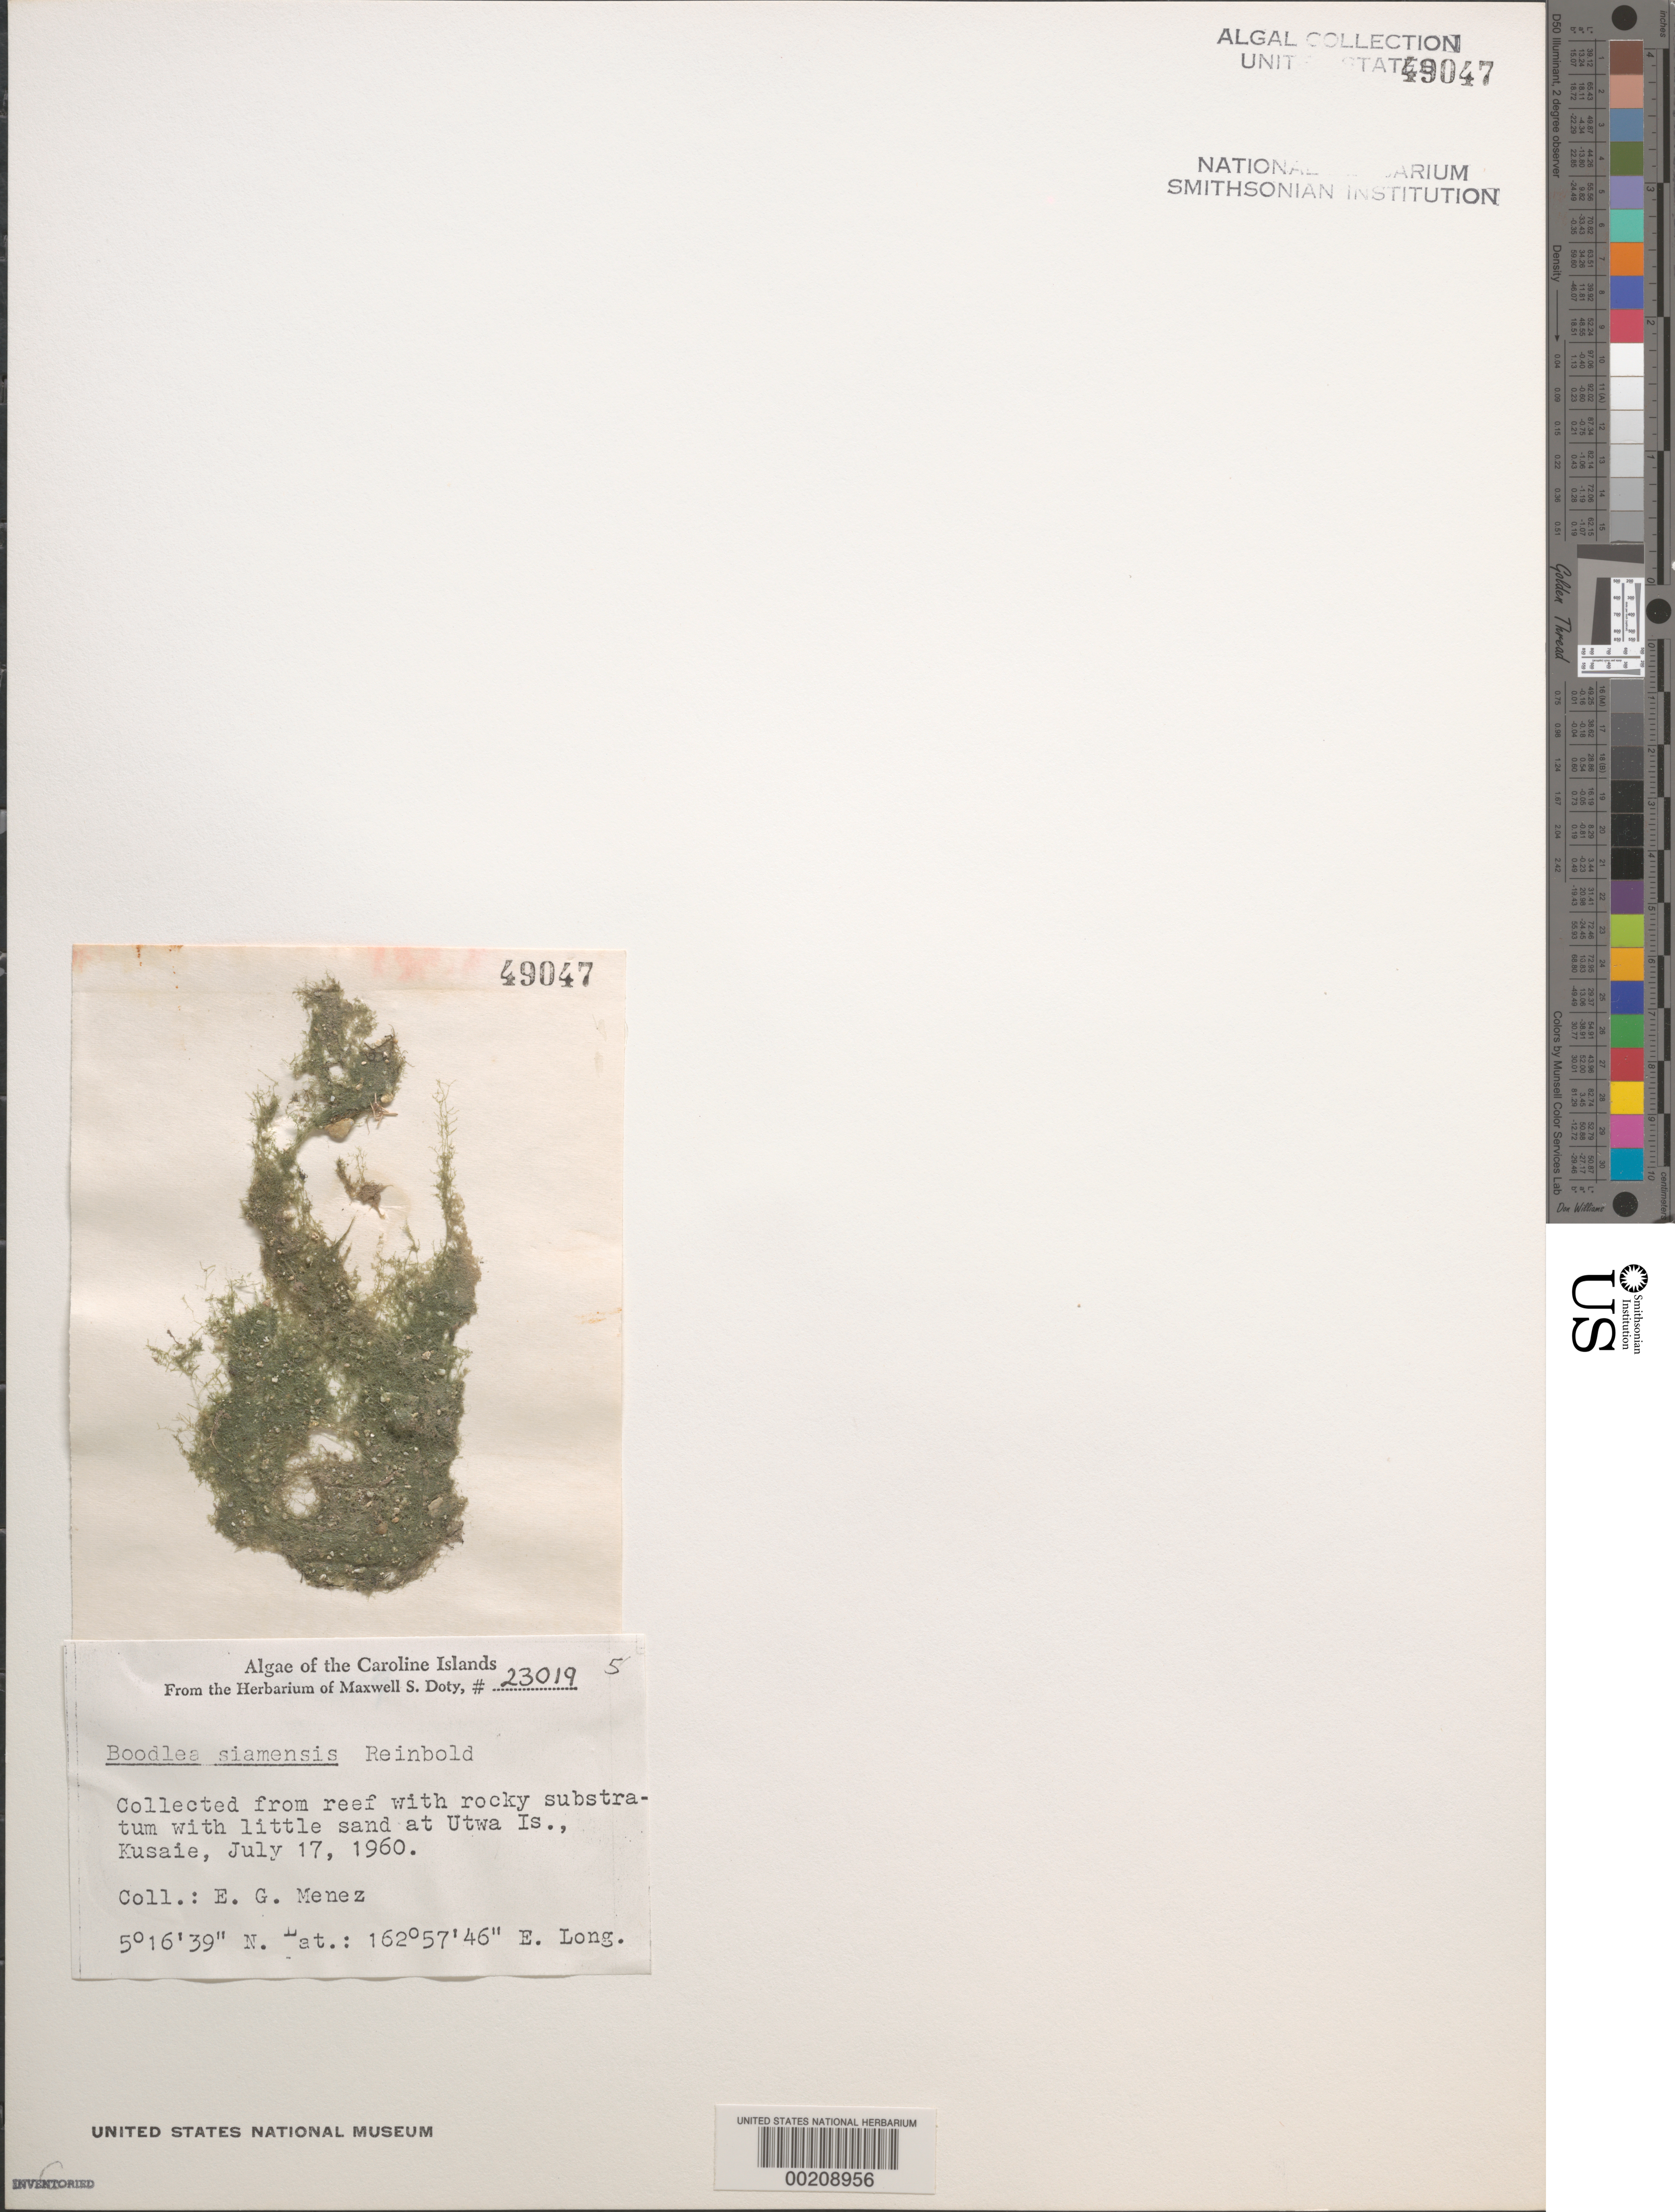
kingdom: Plantae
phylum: Chlorophyta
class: Ulvophyceae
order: Siphonocladales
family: Boodleaceae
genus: Boodlea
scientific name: Boodlea siamensis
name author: Reinbold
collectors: Meñez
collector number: MSD 23019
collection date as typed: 17 Jul 1960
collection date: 1960-07-17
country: Micronesia, Federated States of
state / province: Kosrae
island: Utwa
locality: Utwa Island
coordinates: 5 16' 39" N, 162 57' 46" E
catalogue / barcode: US 49047